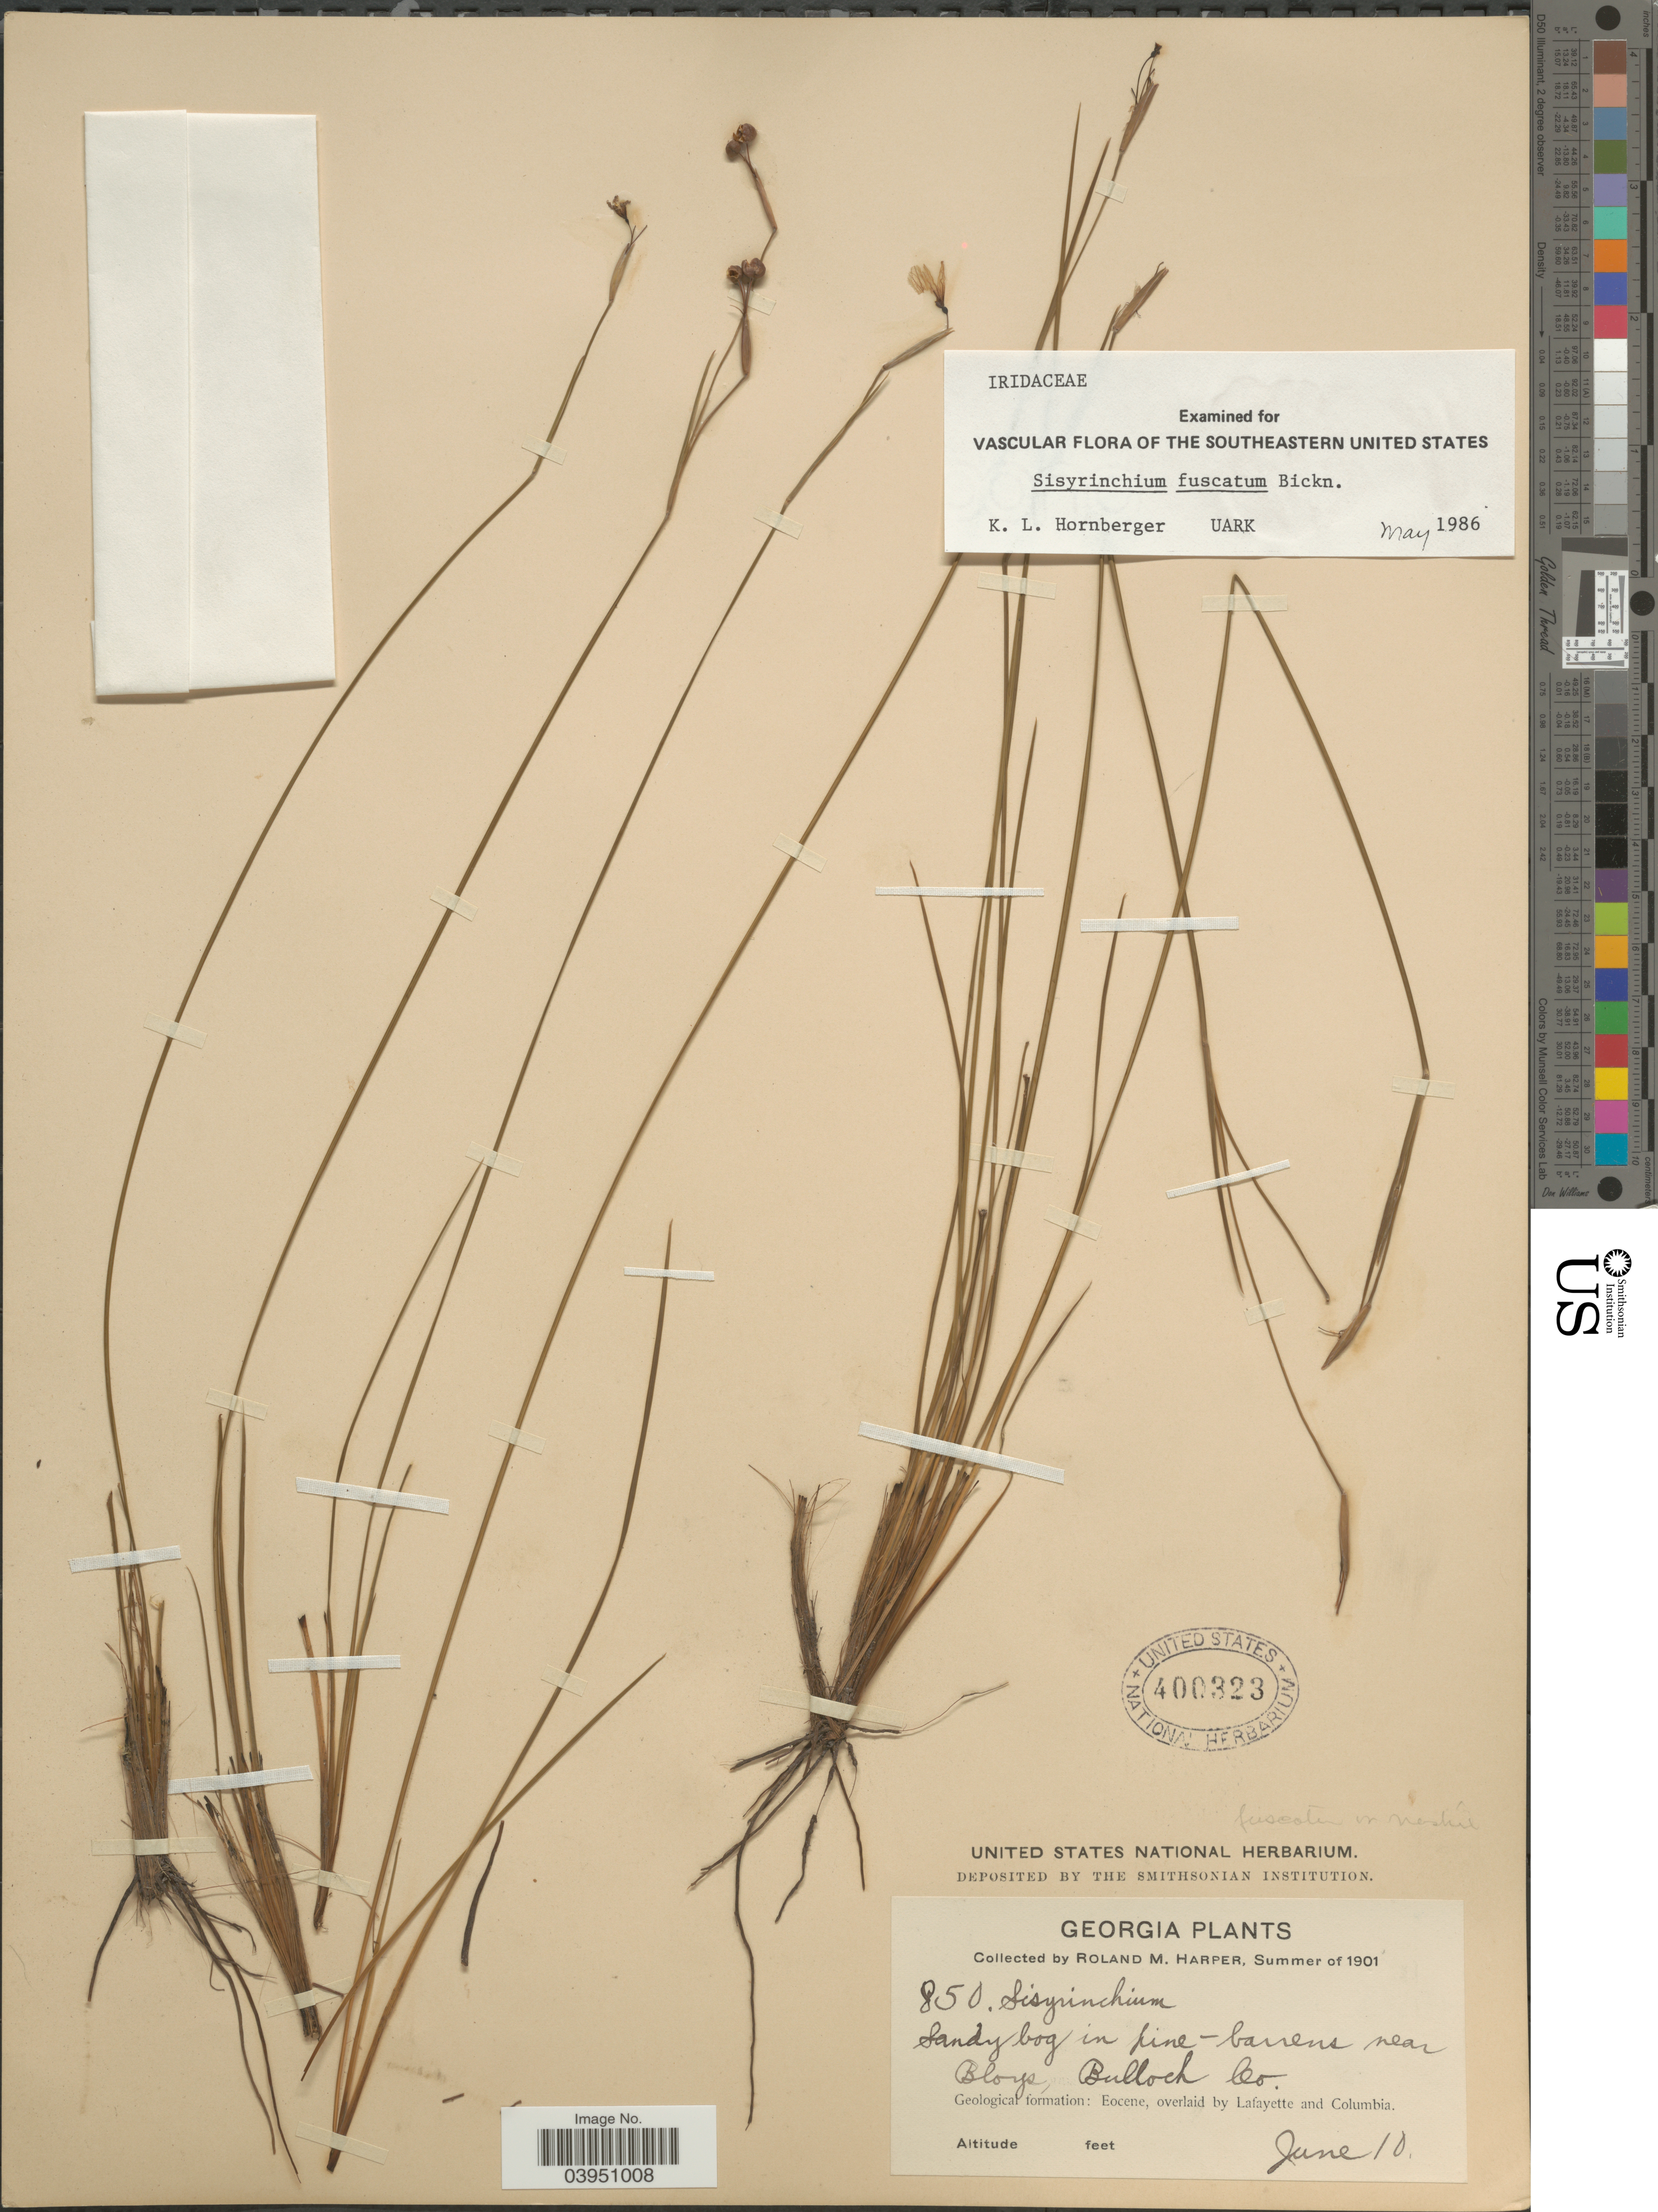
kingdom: Plantae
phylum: Tracheophyta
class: Liliopsida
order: Asparagales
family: Iridaceae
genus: Sisyrinchium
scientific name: Sisyrinchium fuscatum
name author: E.P. Bicknell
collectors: R. M. Harper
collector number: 850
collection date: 1901-06-10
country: United States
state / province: Georgia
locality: Barrens near Bloys, Bullock Co. Geological formation: Eocene, overlaid by Lafayette and Columbia.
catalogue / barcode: US 400323